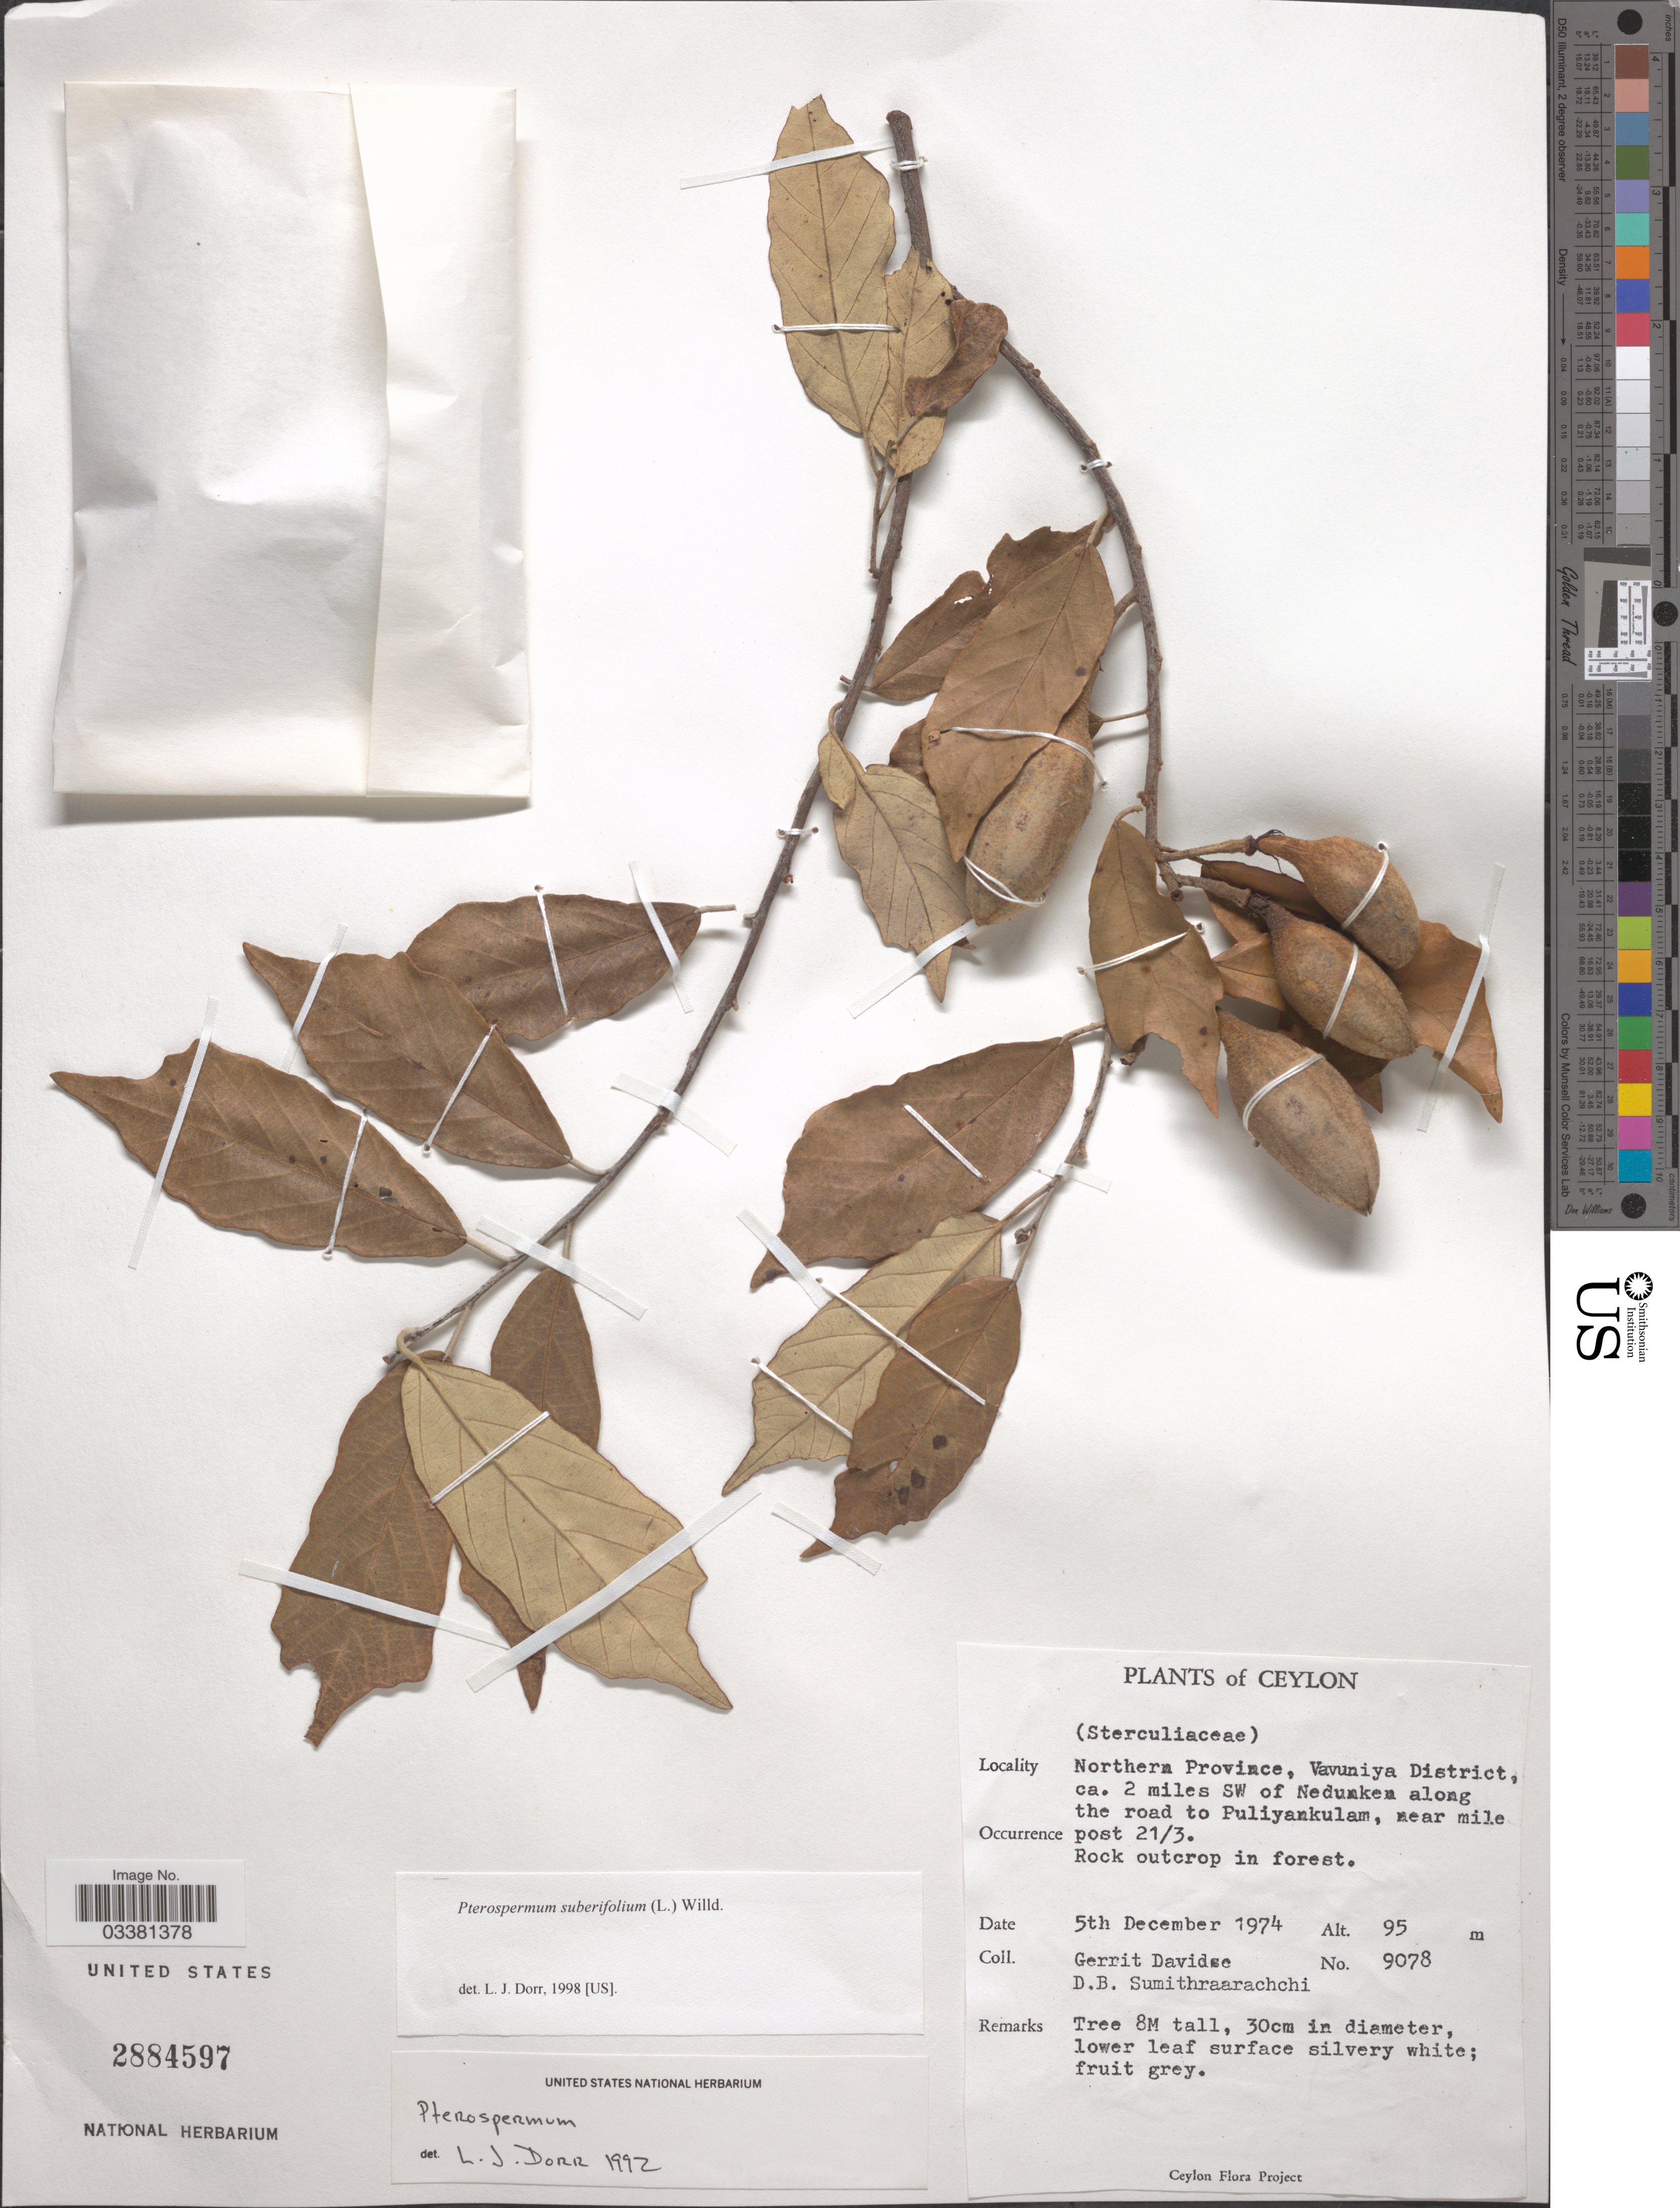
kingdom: Plantae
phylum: Tracheophyta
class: Magnoliopsida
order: Malvales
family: Malvaceae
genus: Pterospermum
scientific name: Pterospermum suberifolium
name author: (L.) Raeusch.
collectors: G. Davidse & D. B. Sumithraarachchi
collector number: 9078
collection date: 1974-12-05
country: Sri Lanka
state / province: Northern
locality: Ceylon. Vavuniya District, ca. 2 miles SW of Nedunken along the road to Puliyankulam, near mile post 21/3.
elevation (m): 95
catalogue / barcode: US 2884597